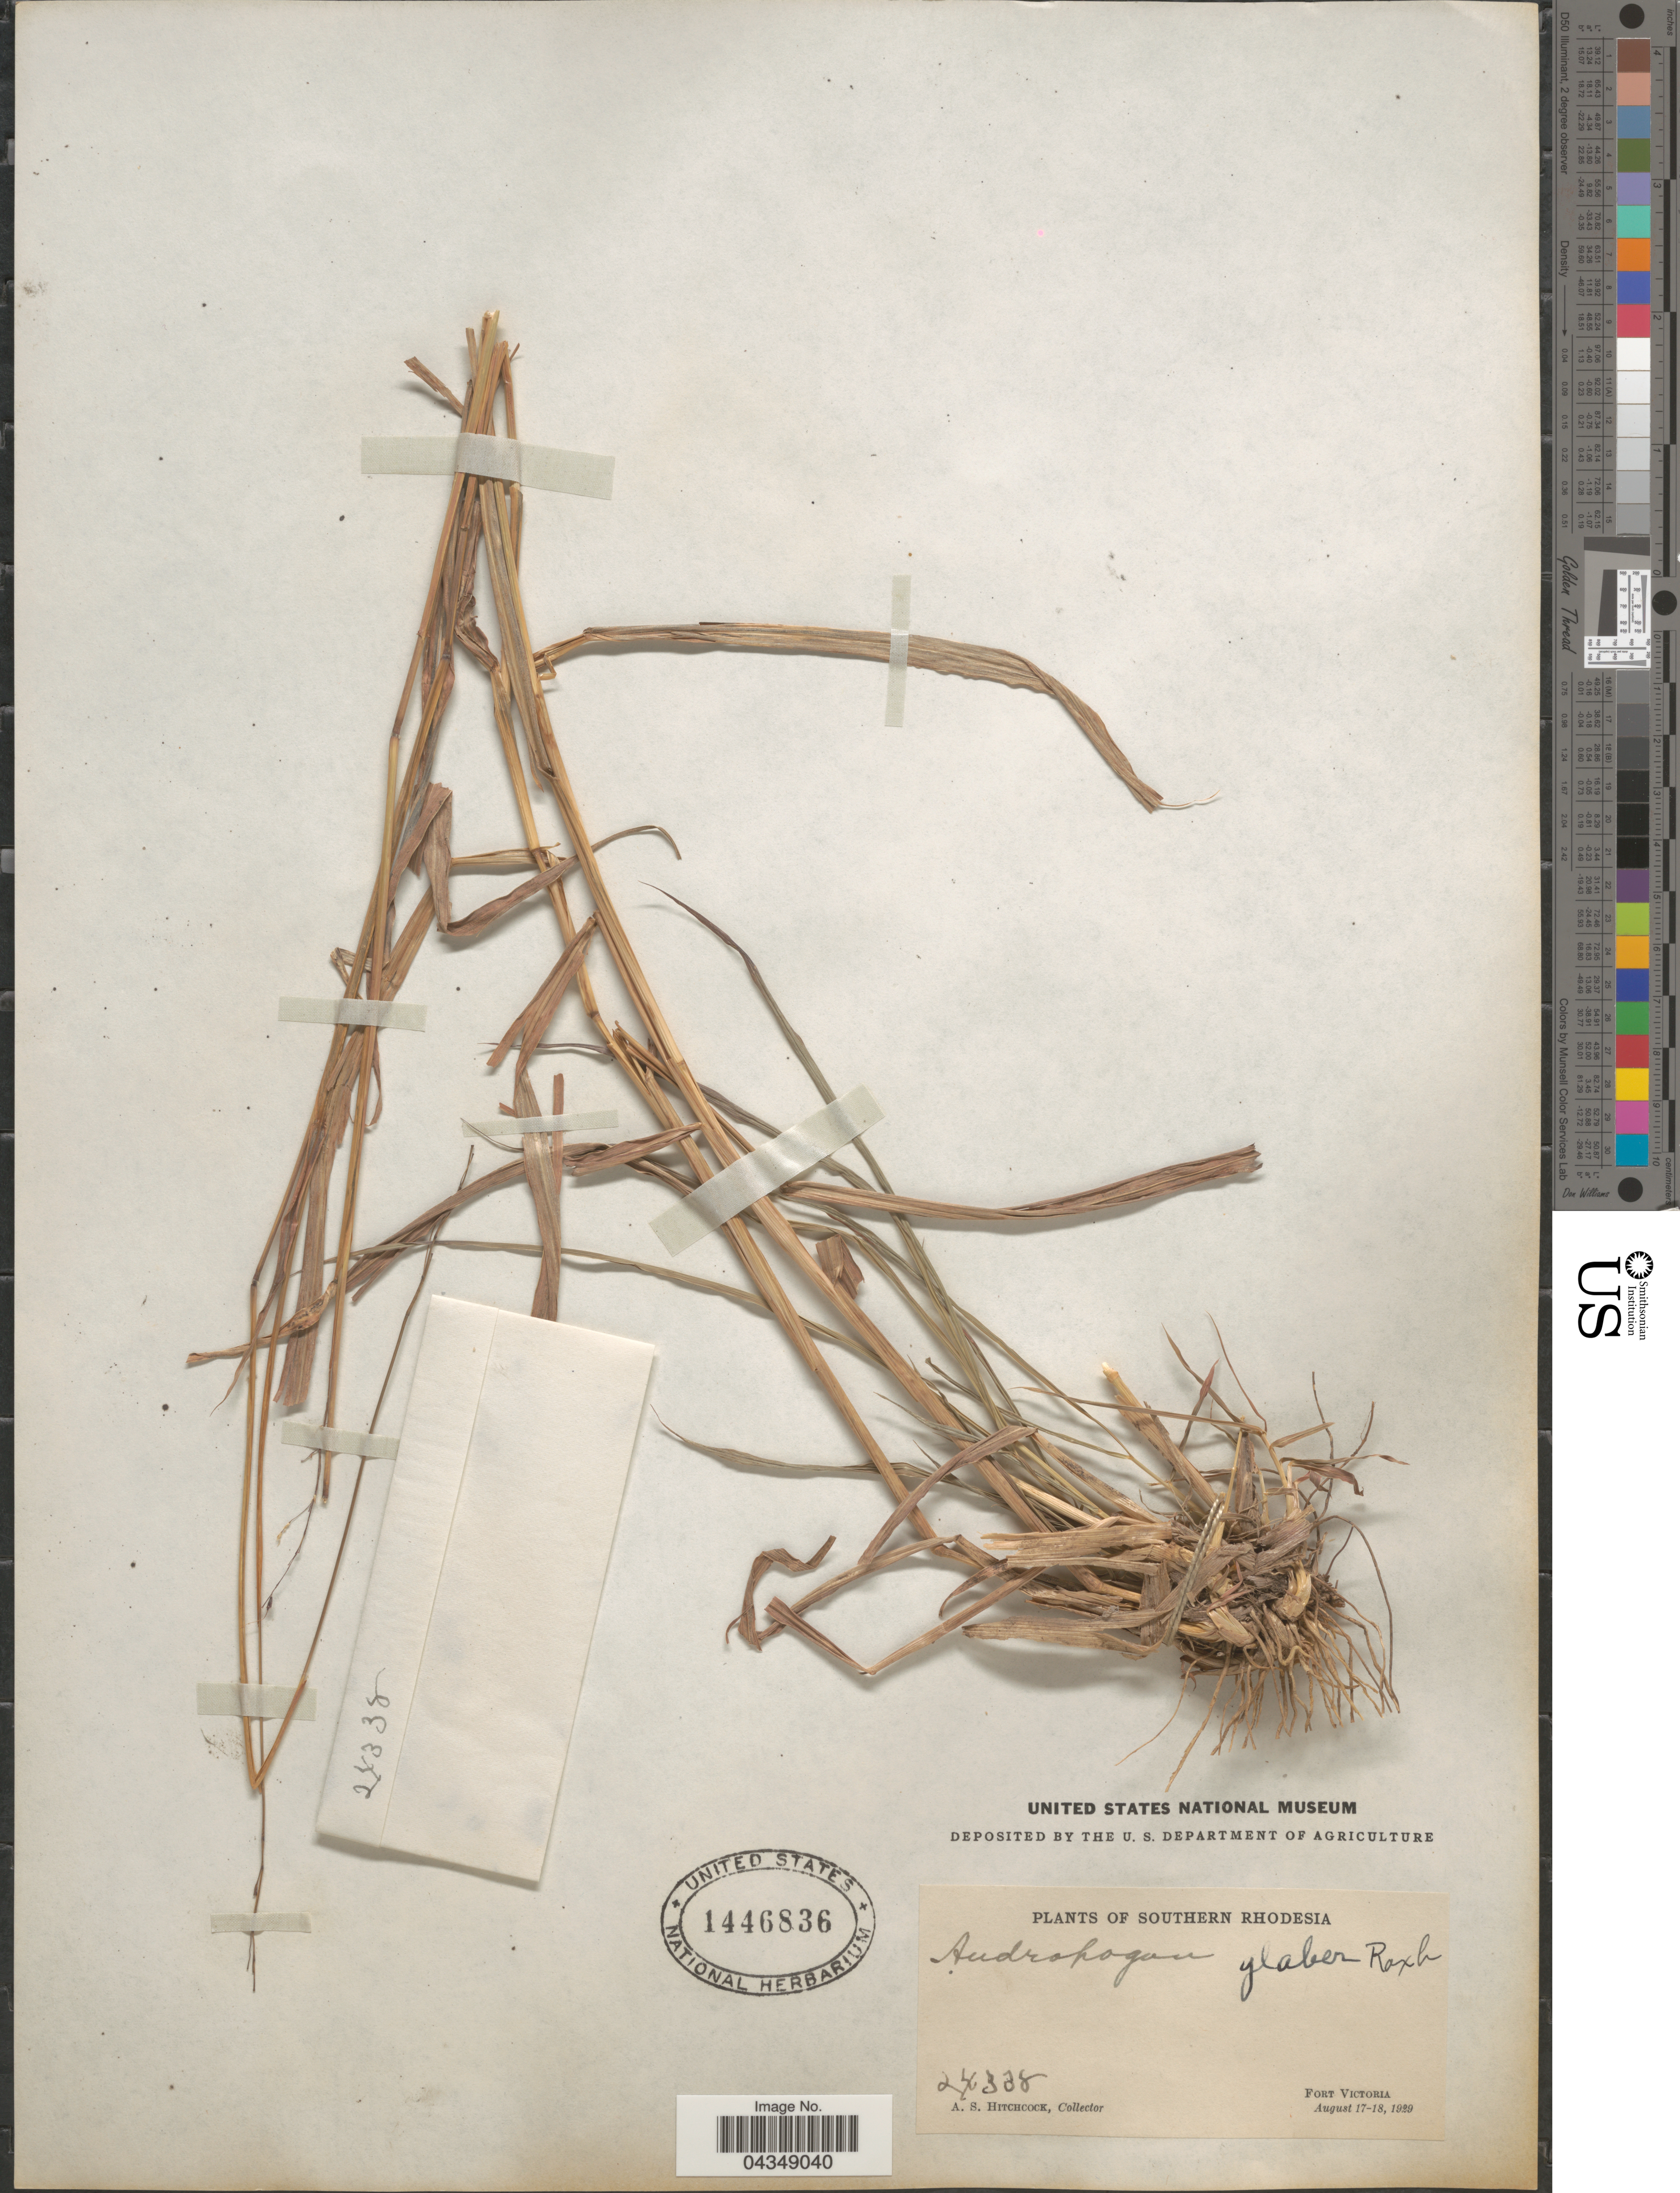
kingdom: Plantae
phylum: Tracheophyta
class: Liliopsida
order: Poales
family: Poaceae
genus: Bothriochloa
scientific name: Bothriochloa bladhii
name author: (Retz.) S.T. Blake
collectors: A. S. Hitchcock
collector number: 24338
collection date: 1929-08-17/1929-08-18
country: Zimbabwe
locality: Southern Rhodesia. Fort Victoria.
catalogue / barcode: US 1446836